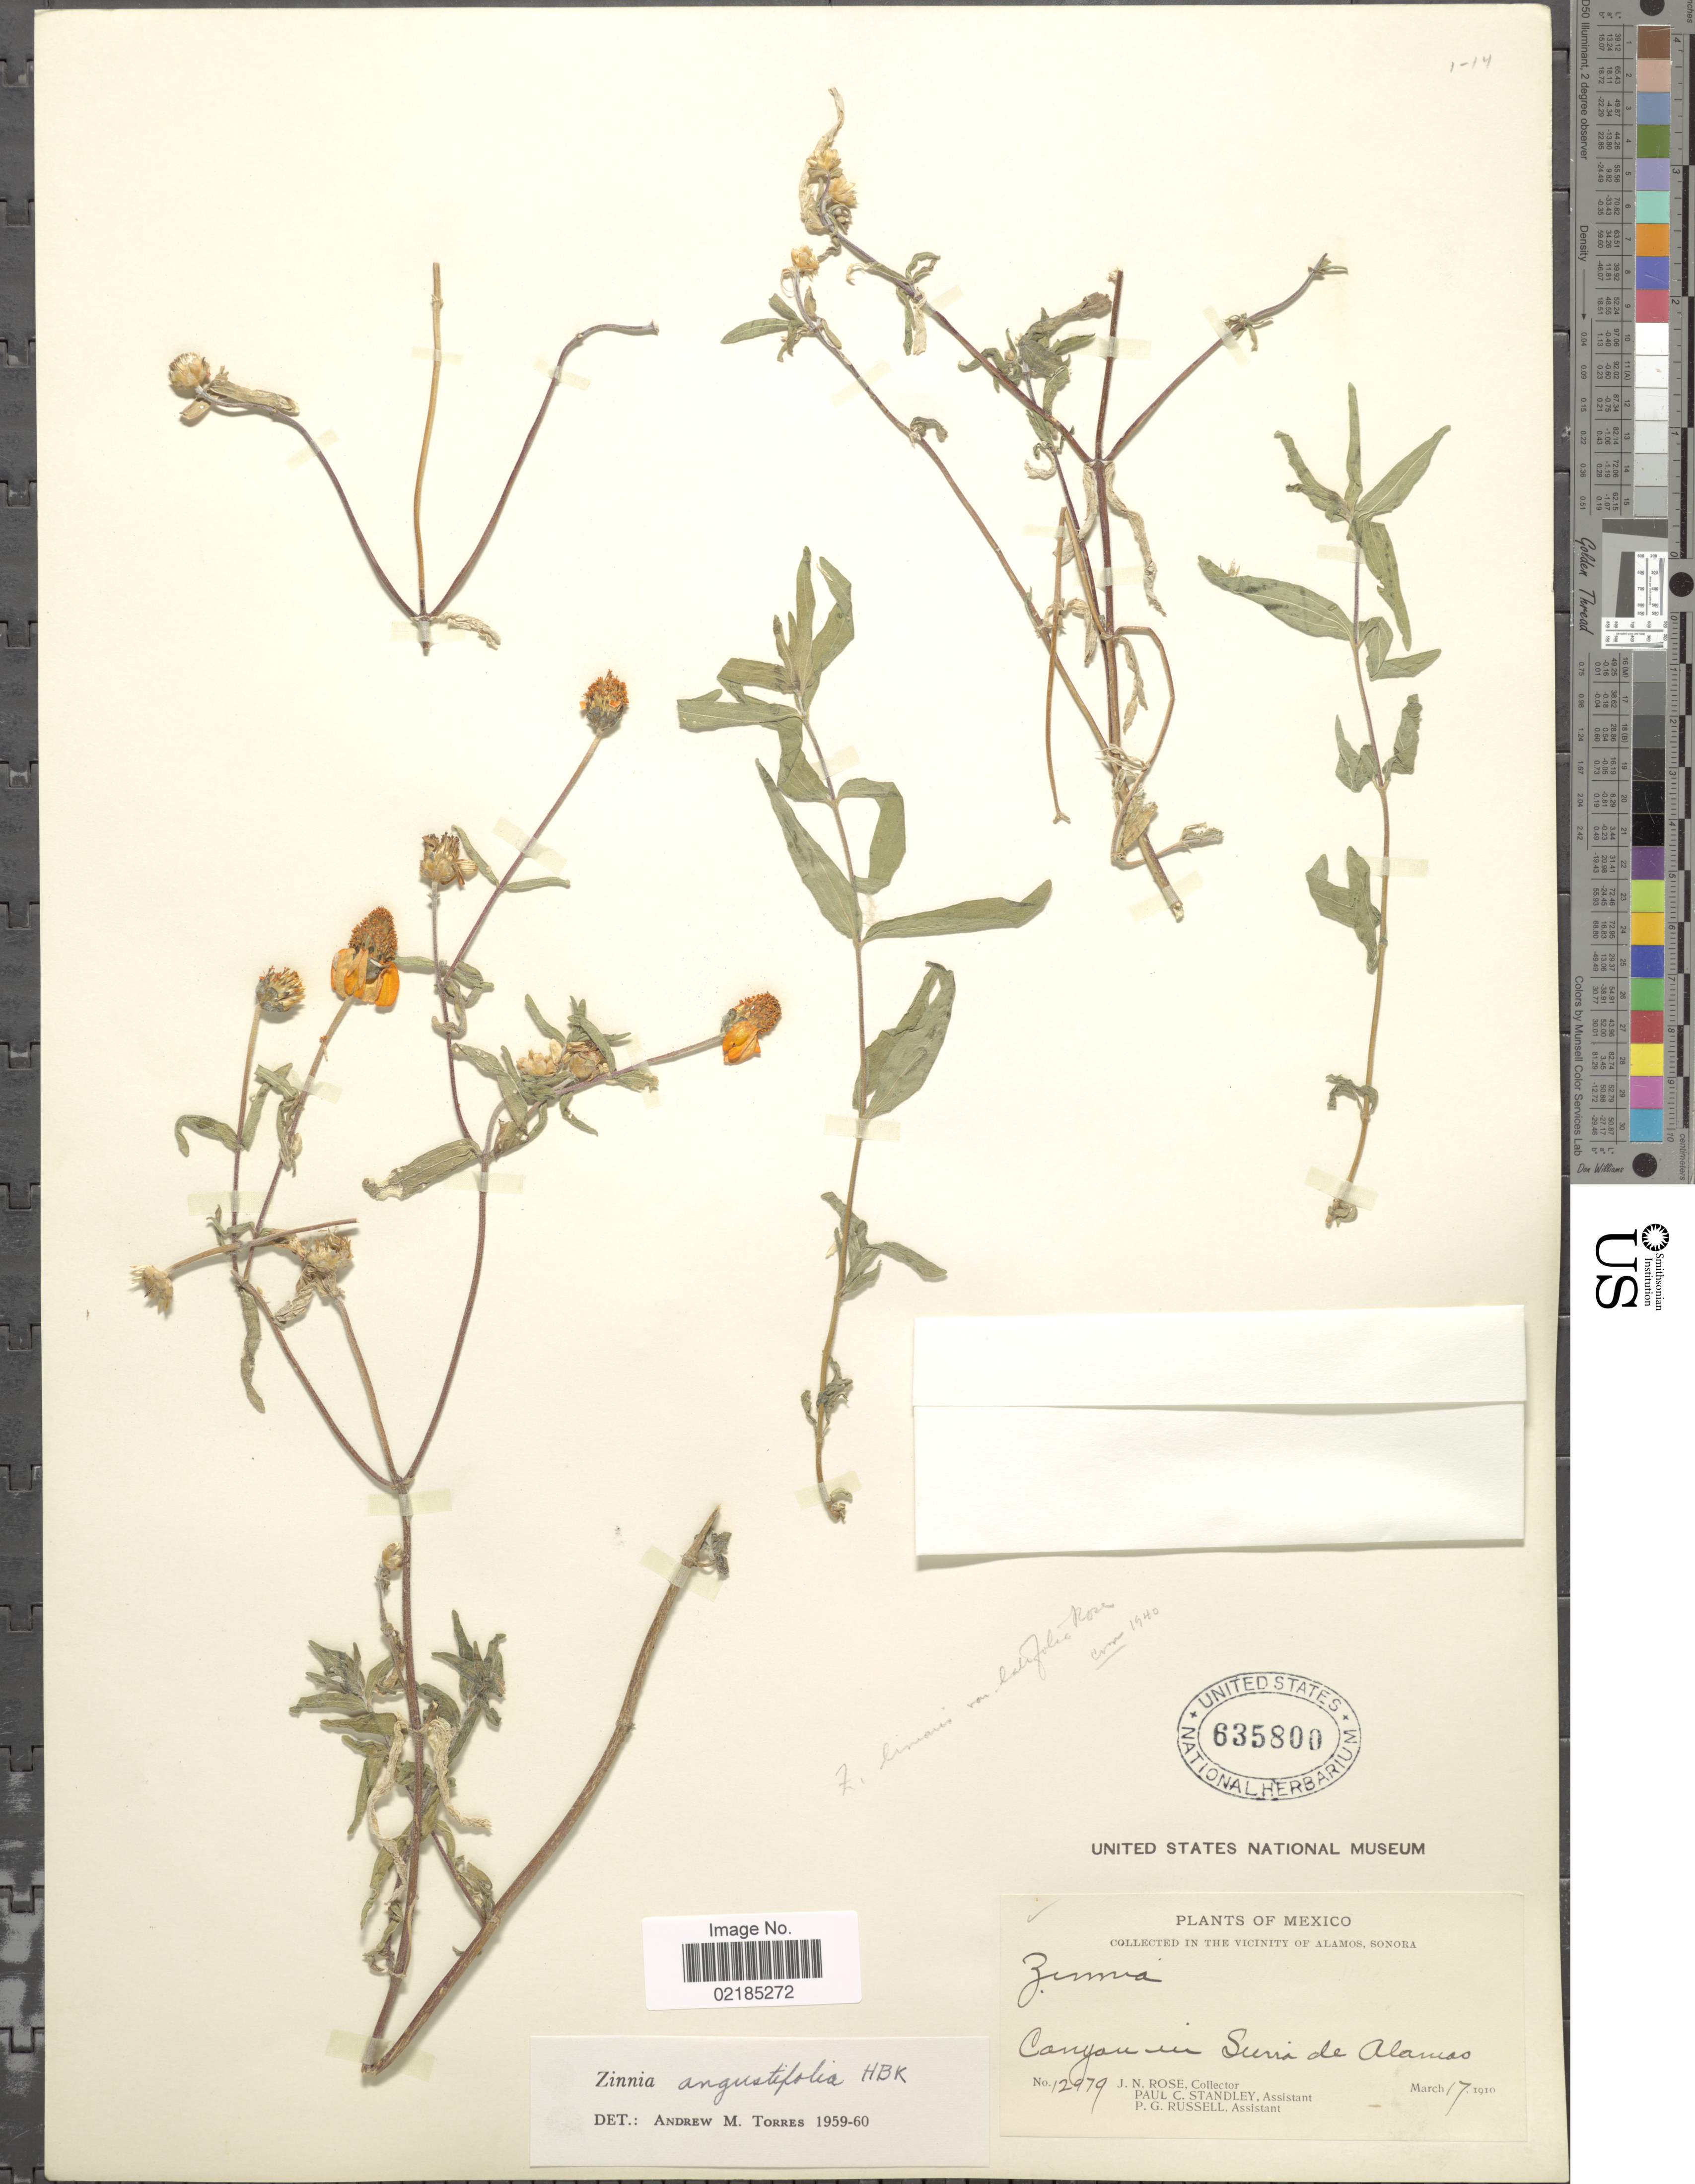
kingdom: Plantae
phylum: Tracheophyta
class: Magnoliopsida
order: Asterales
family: Asteraceae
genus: Zinnia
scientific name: Zinnia angustifolia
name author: Kunth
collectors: J. N. Rose, P. C. Standley & P. G. Russell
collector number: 12979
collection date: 1910-03-17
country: Mexico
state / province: Sonora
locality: In the vicinity of Alamos. Canyon in Sierra de Alamos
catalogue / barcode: US 635800